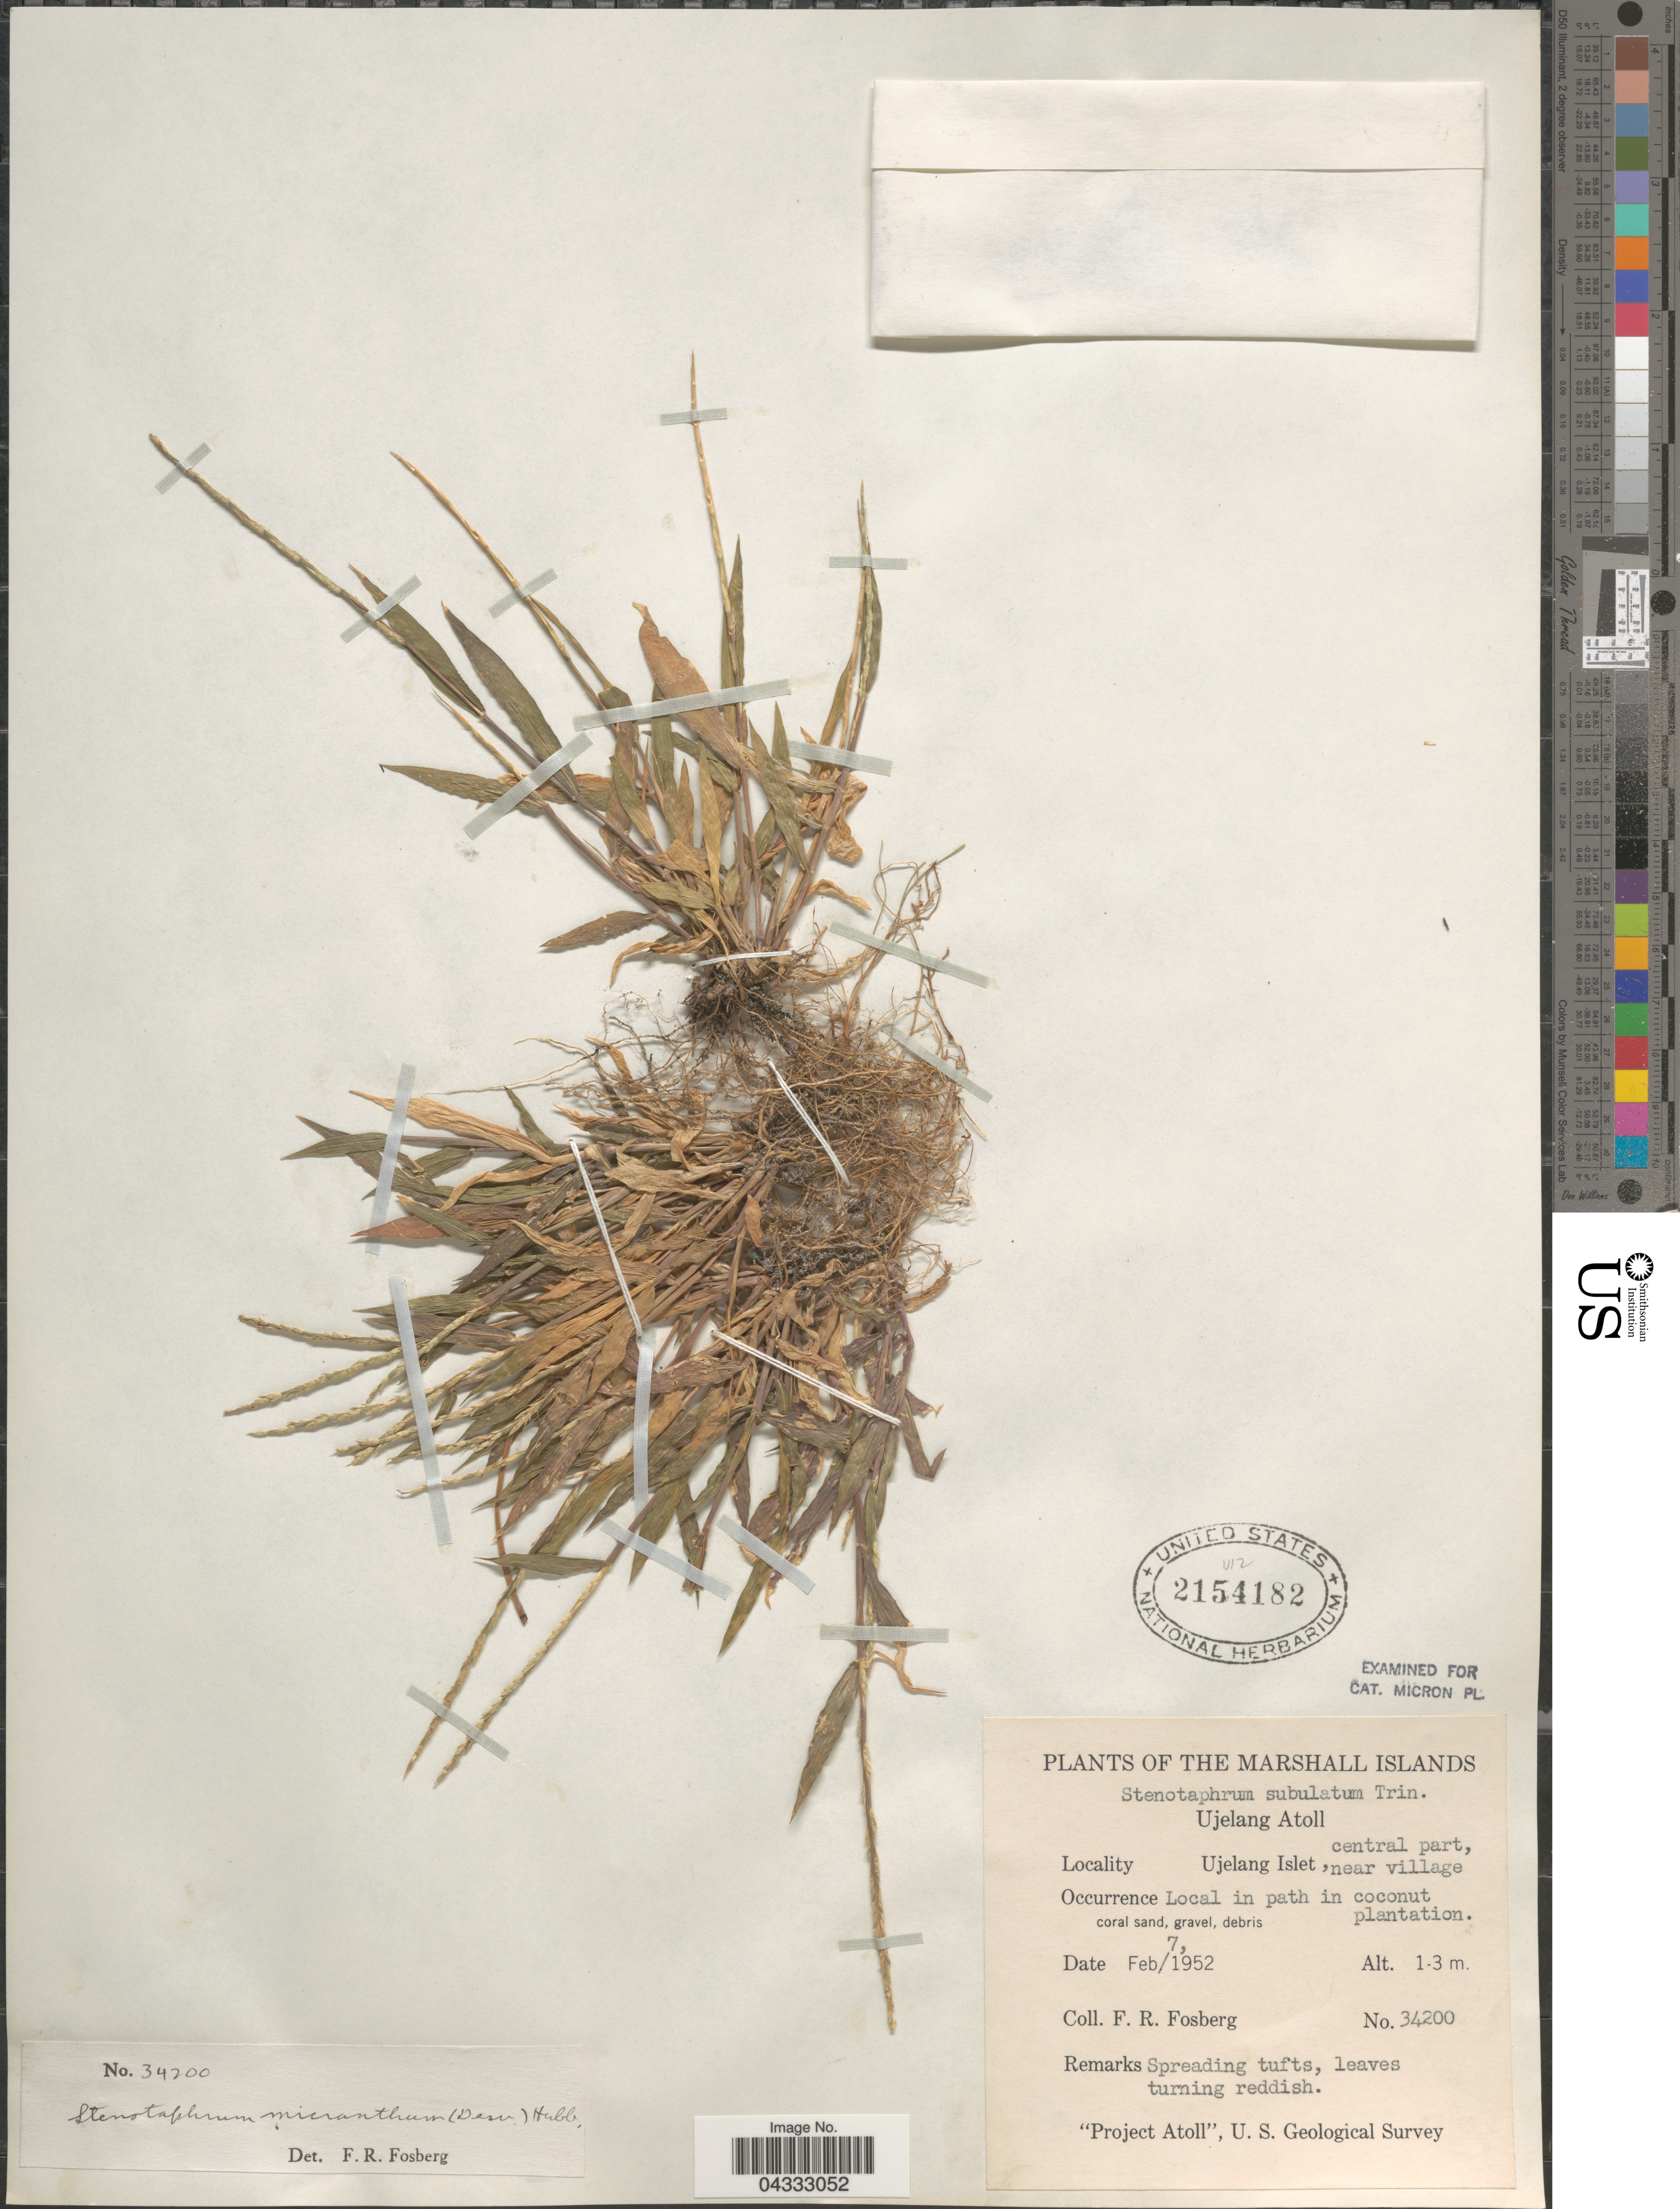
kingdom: Plantae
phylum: Tracheophyta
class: Liliopsida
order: Poales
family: Poaceae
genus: Stenotaphrum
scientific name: Stenotaphrum micranthum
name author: (Desv.) C.E. Hubb.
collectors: F. R. Fosberg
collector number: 34200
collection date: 1952-02-07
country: Marshall Islands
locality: Ujelang Atoll. Ujelang Islet, central part, near village.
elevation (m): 1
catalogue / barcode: US 2154182